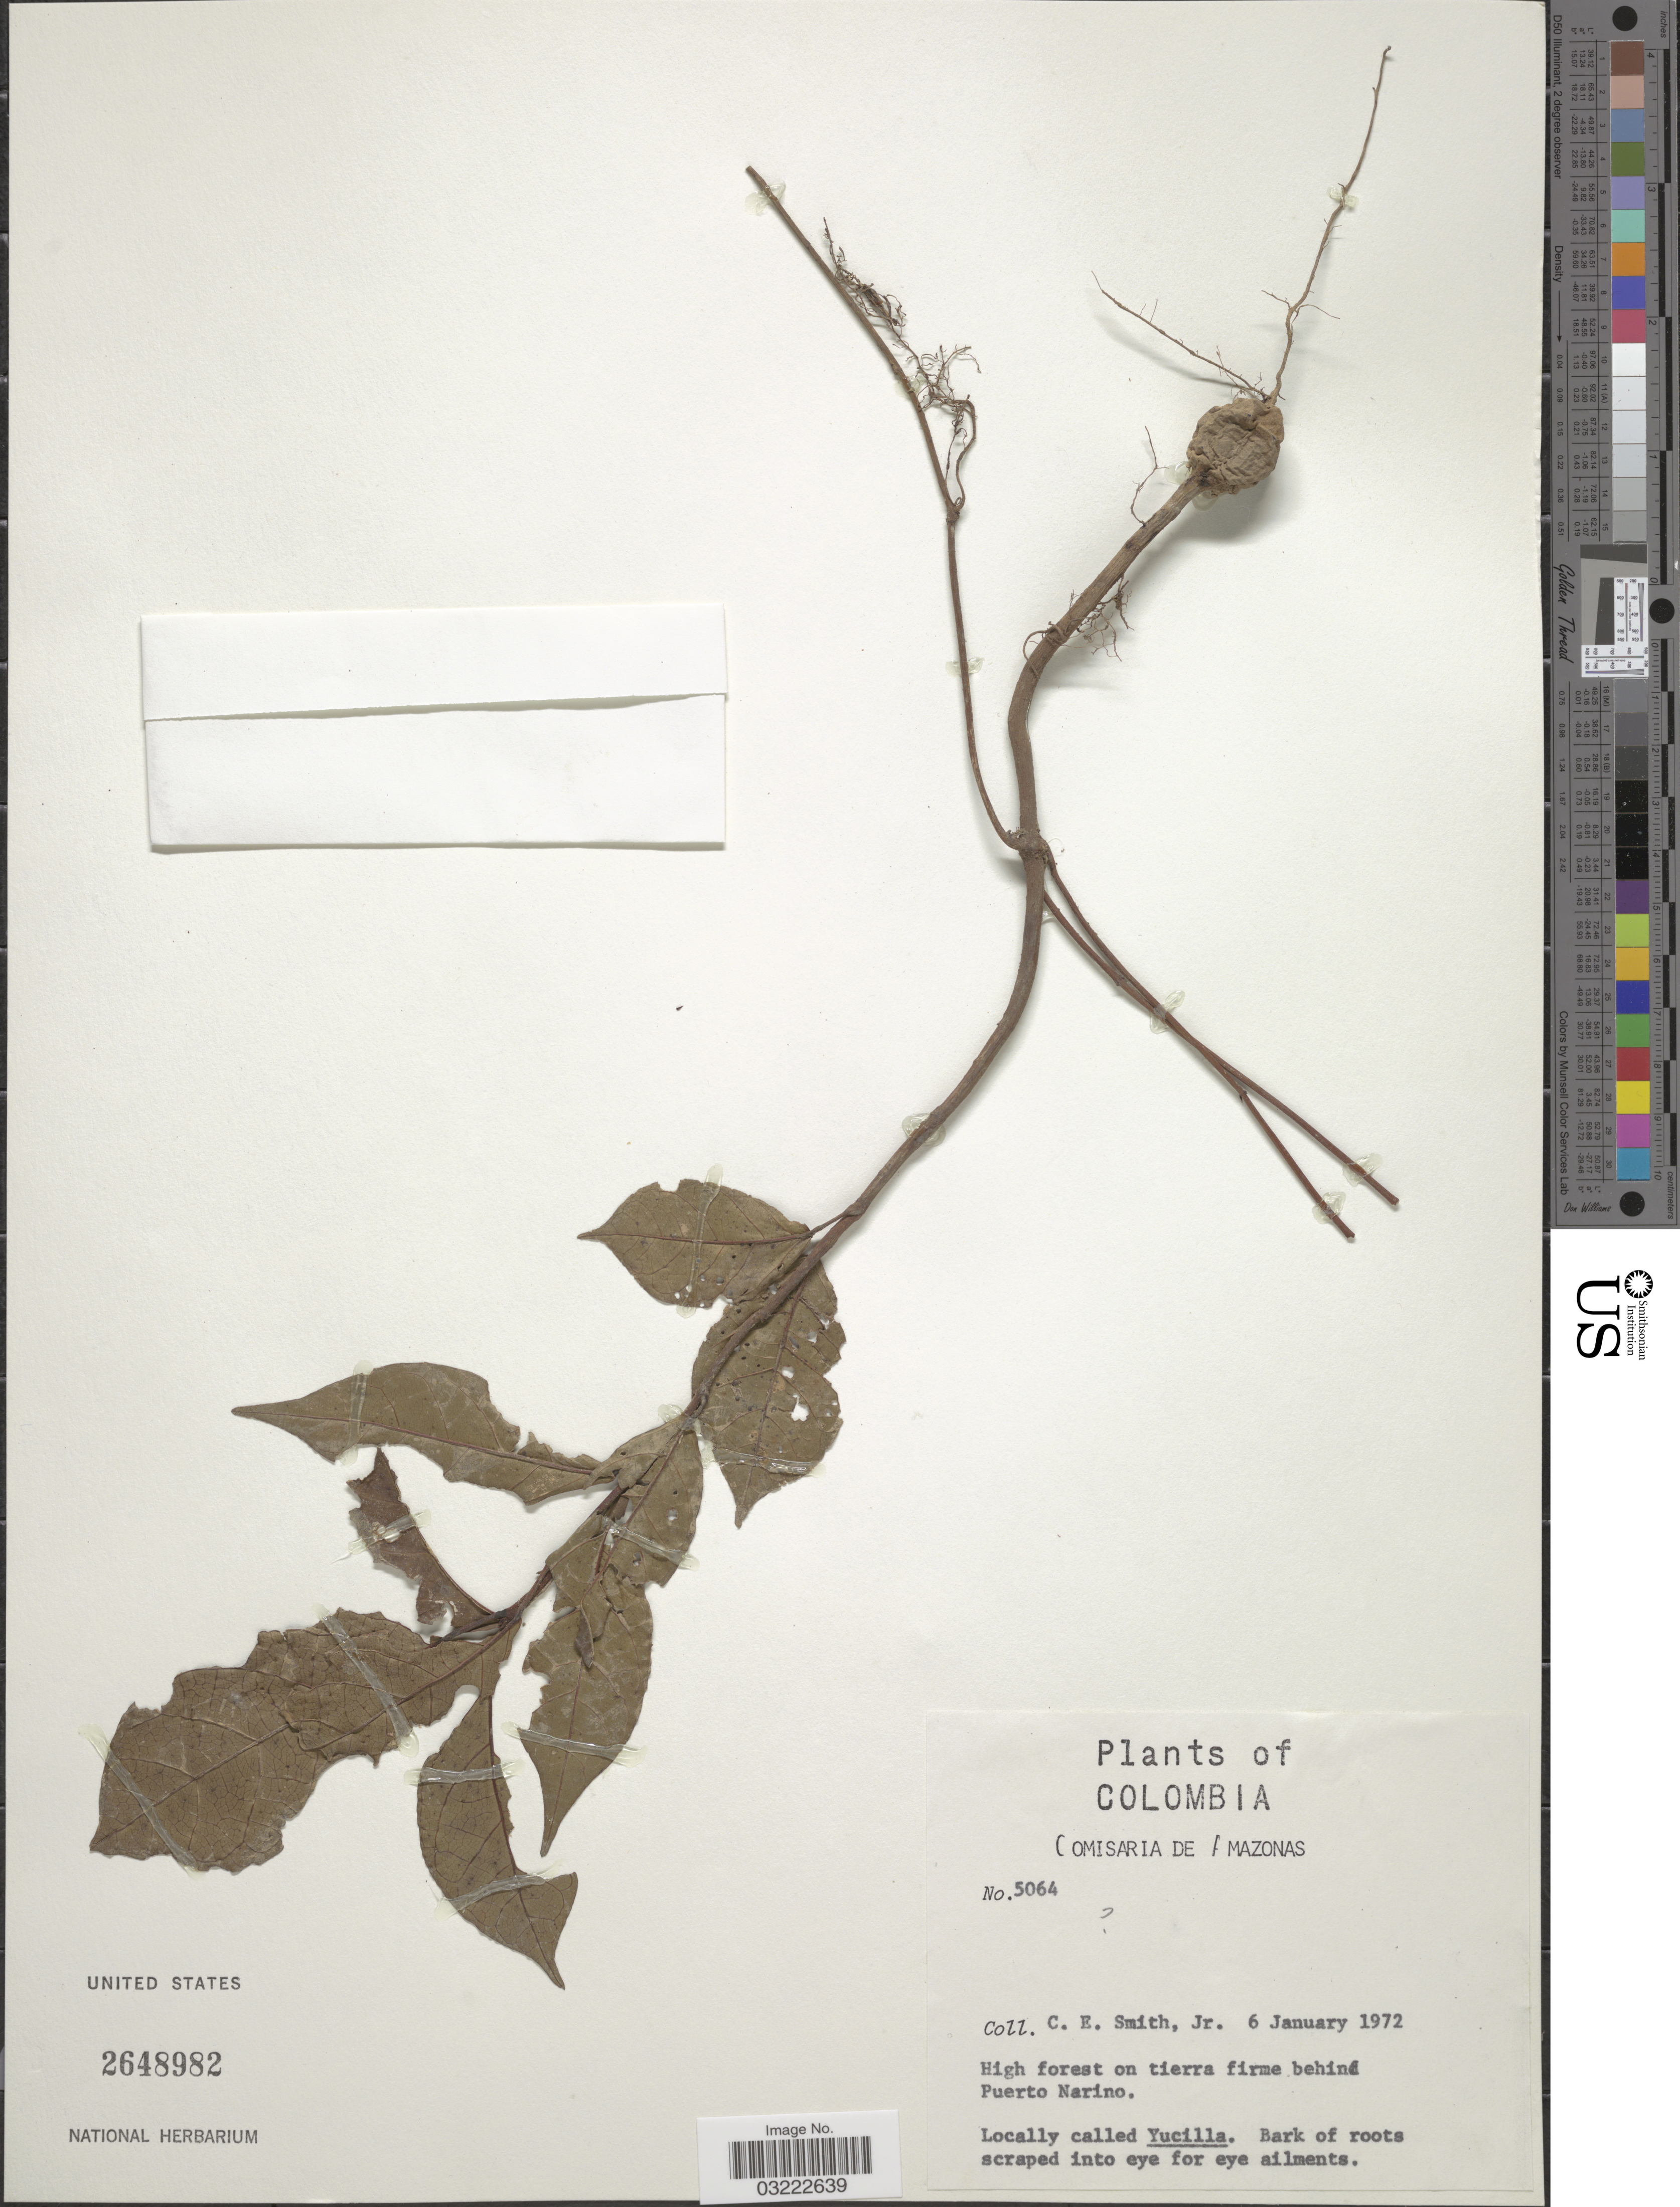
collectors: C. E. Smith Jr.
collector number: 5064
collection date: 1972-01-06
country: Colombia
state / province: Amazônas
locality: High forest on tierra firme behind Puerto Narino.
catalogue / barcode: US 2648982